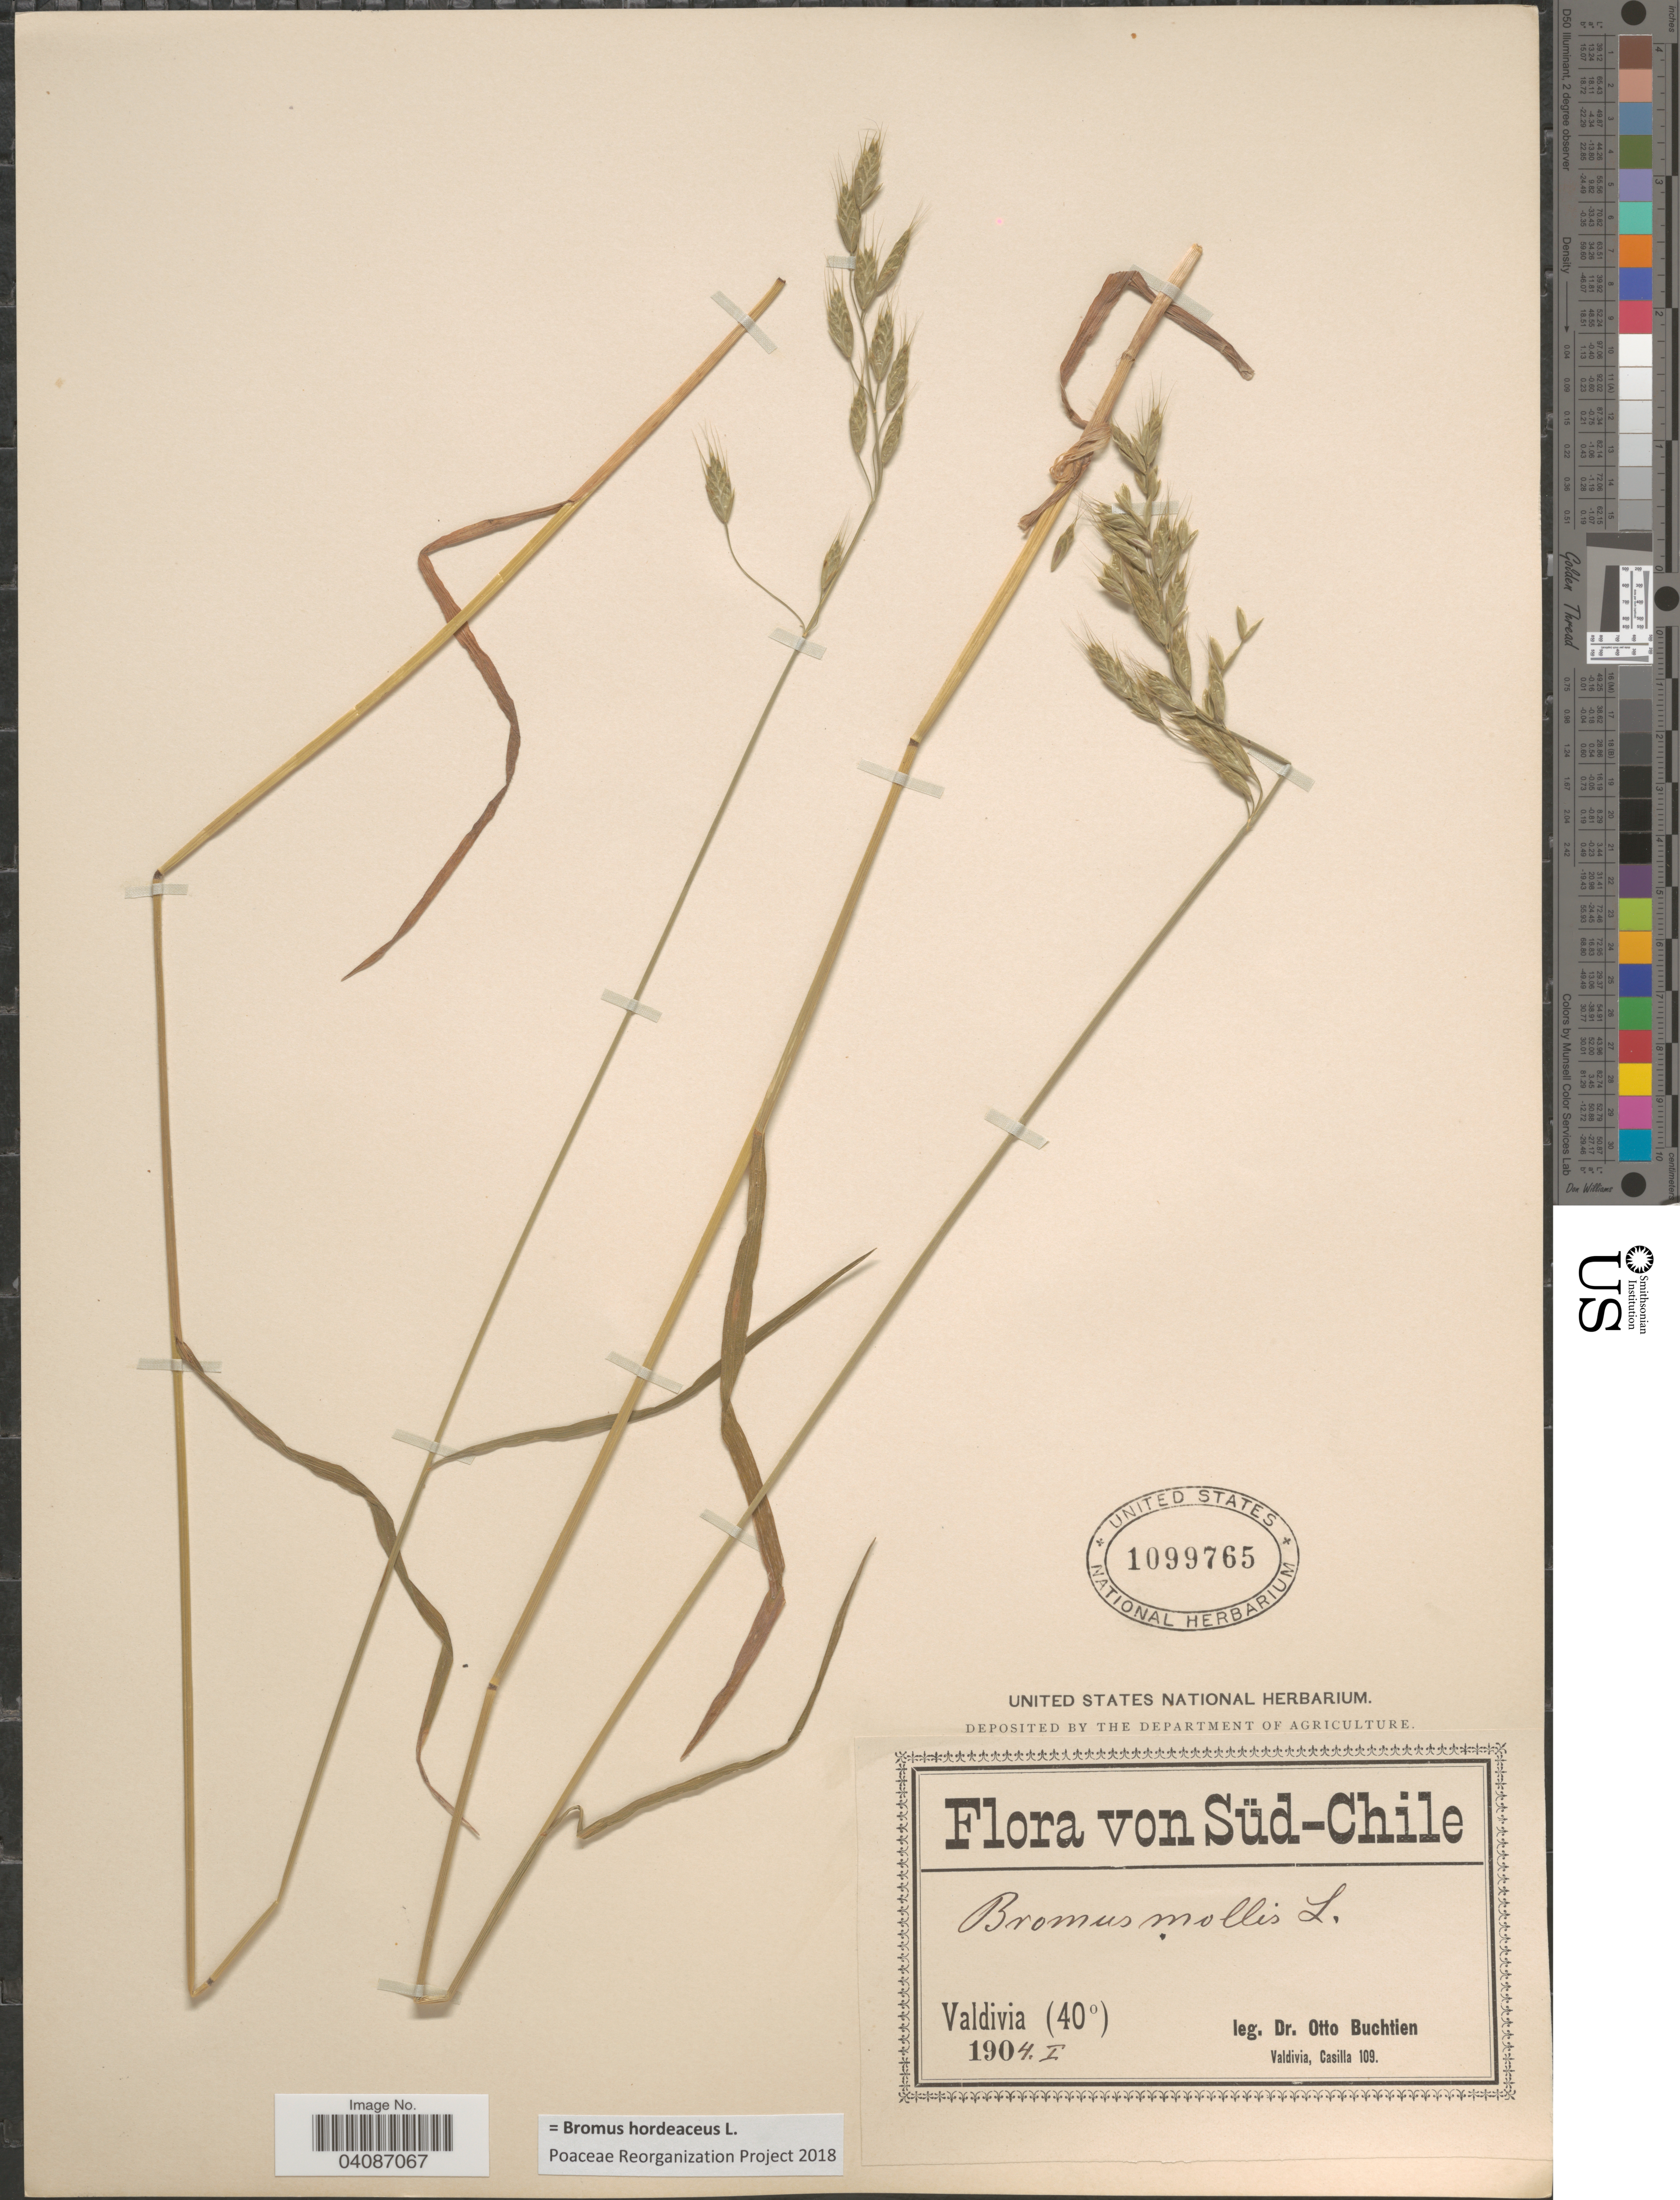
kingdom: Plantae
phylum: Tracheophyta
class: Liliopsida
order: Poales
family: Poaceae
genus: Bromus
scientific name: Bromus hordeaceus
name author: L.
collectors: O. Buchtien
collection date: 1904-01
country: Chile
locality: Süd-Chile. Valdivia.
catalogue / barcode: US 1099765